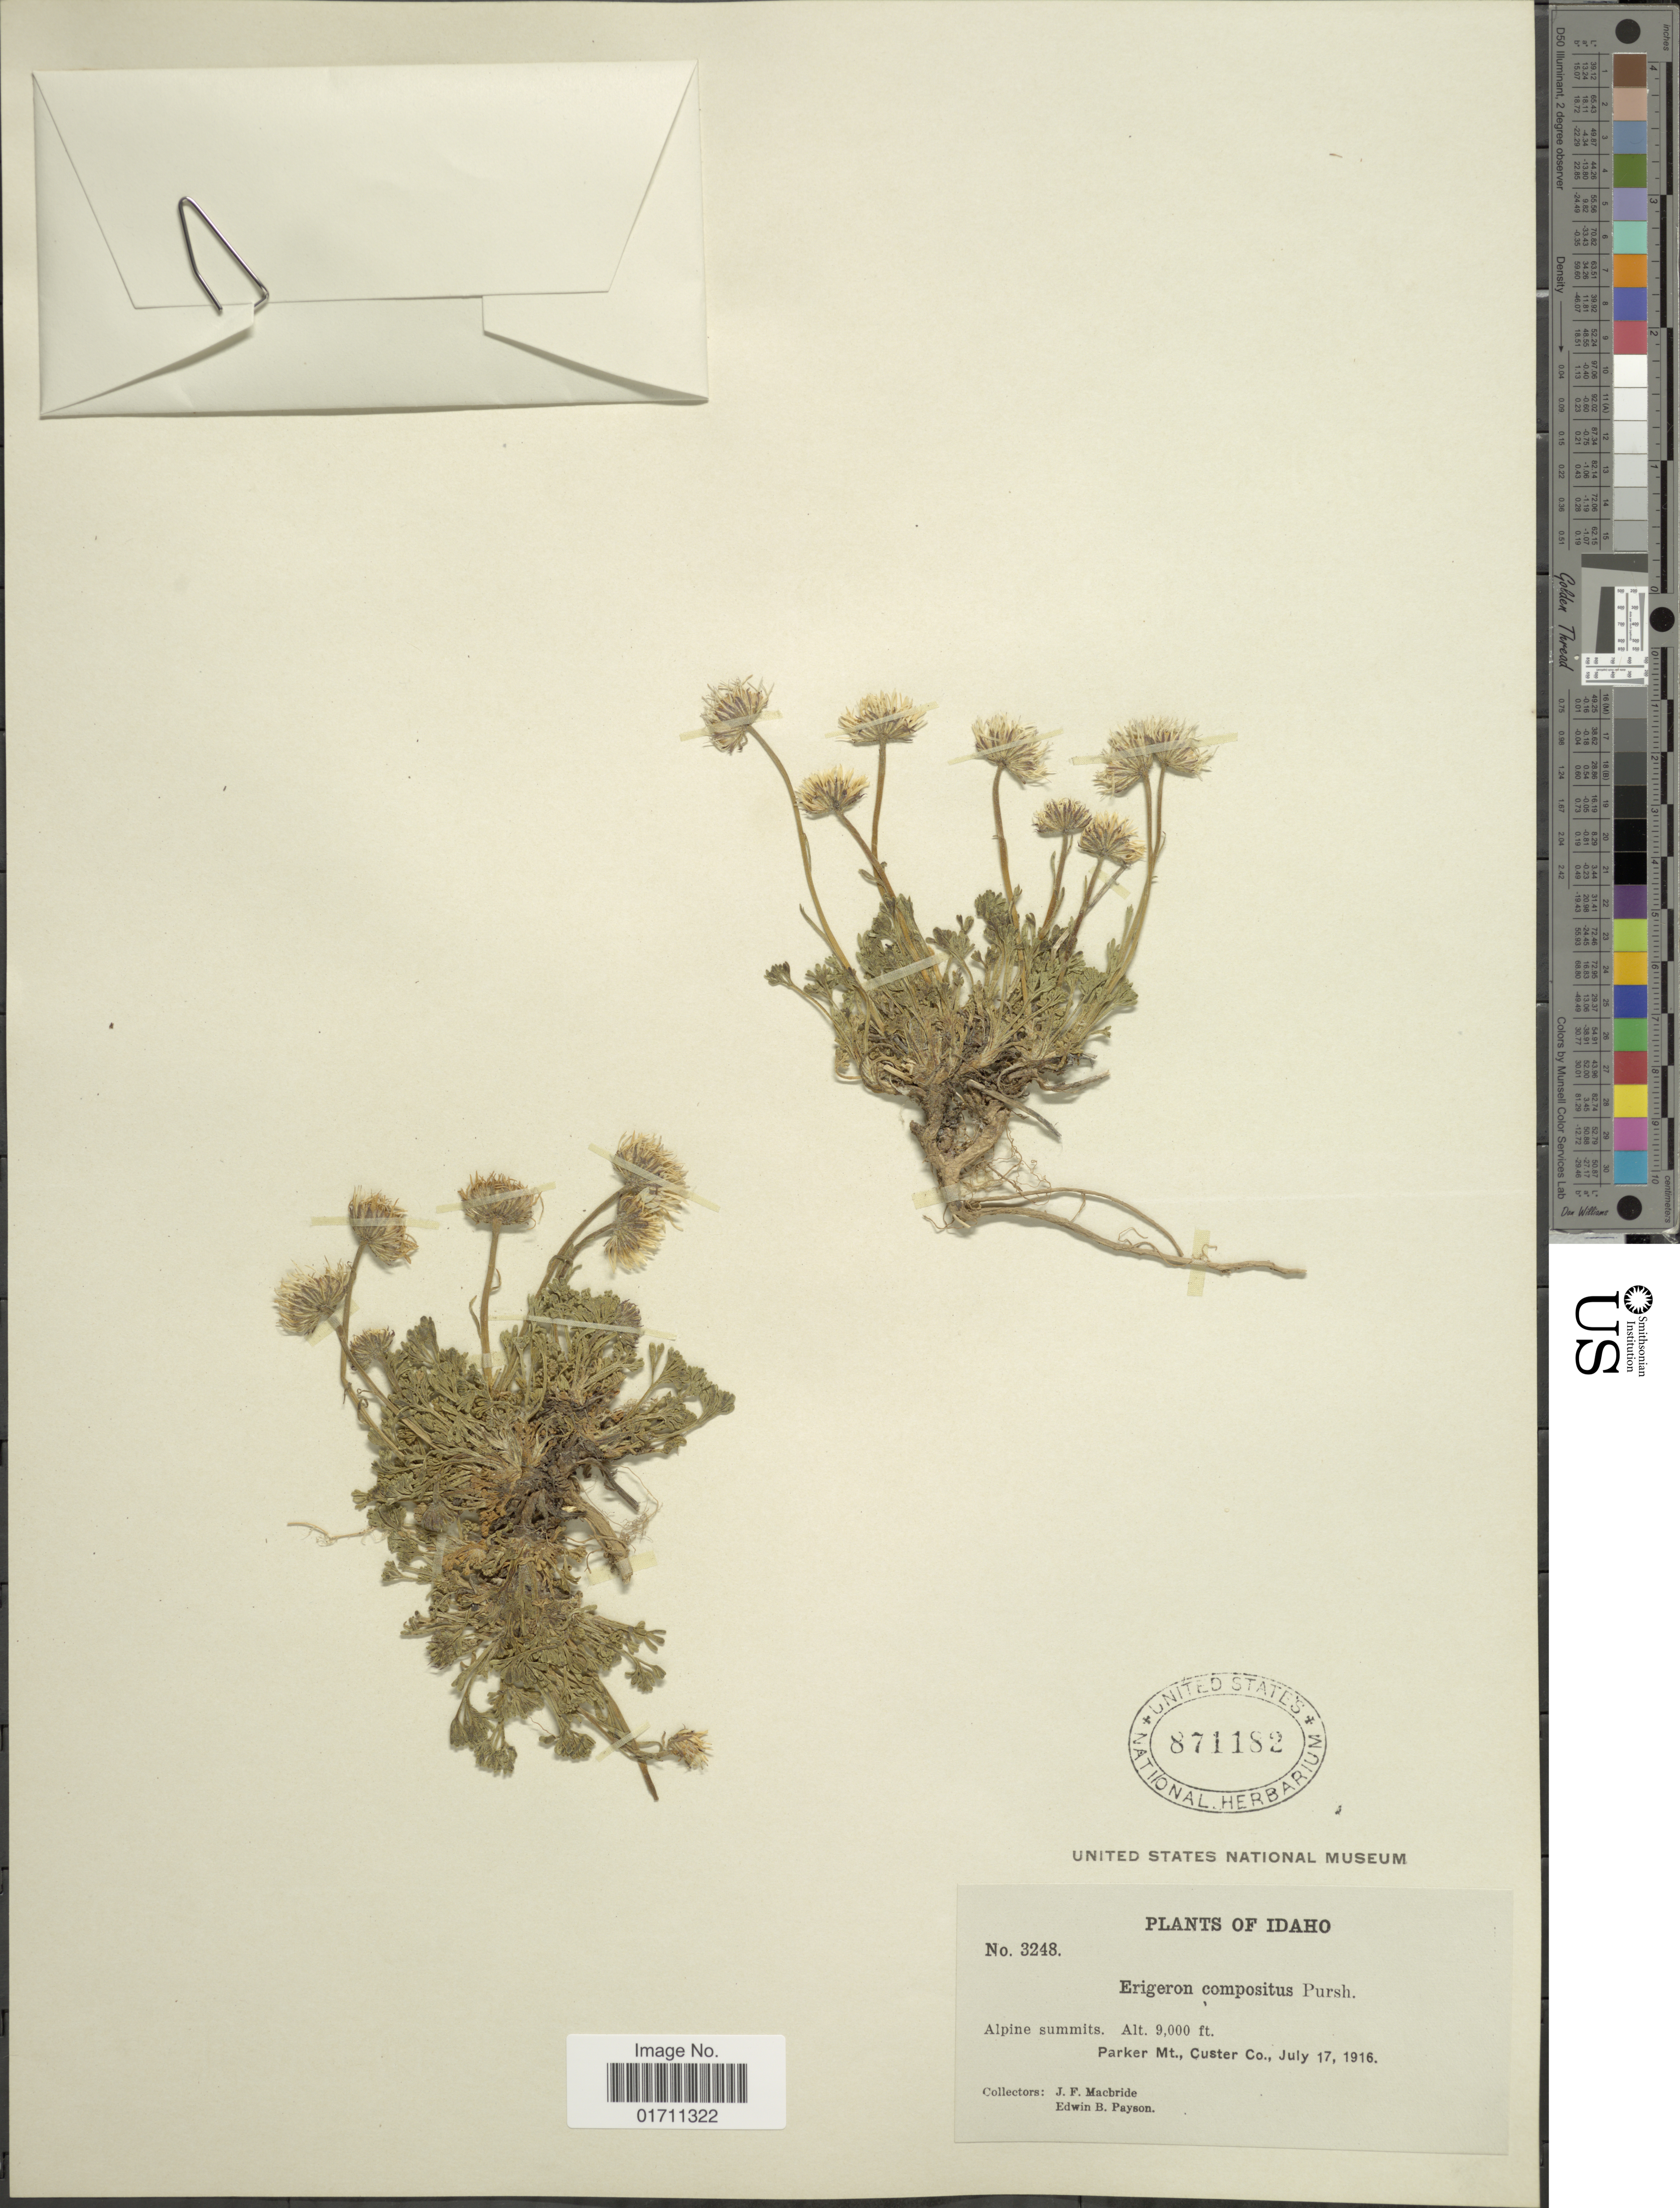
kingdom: Plantae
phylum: Tracheophyta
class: Magnoliopsida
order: Asterales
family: Asteraceae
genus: Erigeron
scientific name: Erigeron compositus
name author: Pursh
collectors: J. F. Macbride & E. B. Payson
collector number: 3248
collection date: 1916-07-17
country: United States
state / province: Idaho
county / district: Custer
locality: Alpine summits, Parker Mt.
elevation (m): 2743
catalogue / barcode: US 871182